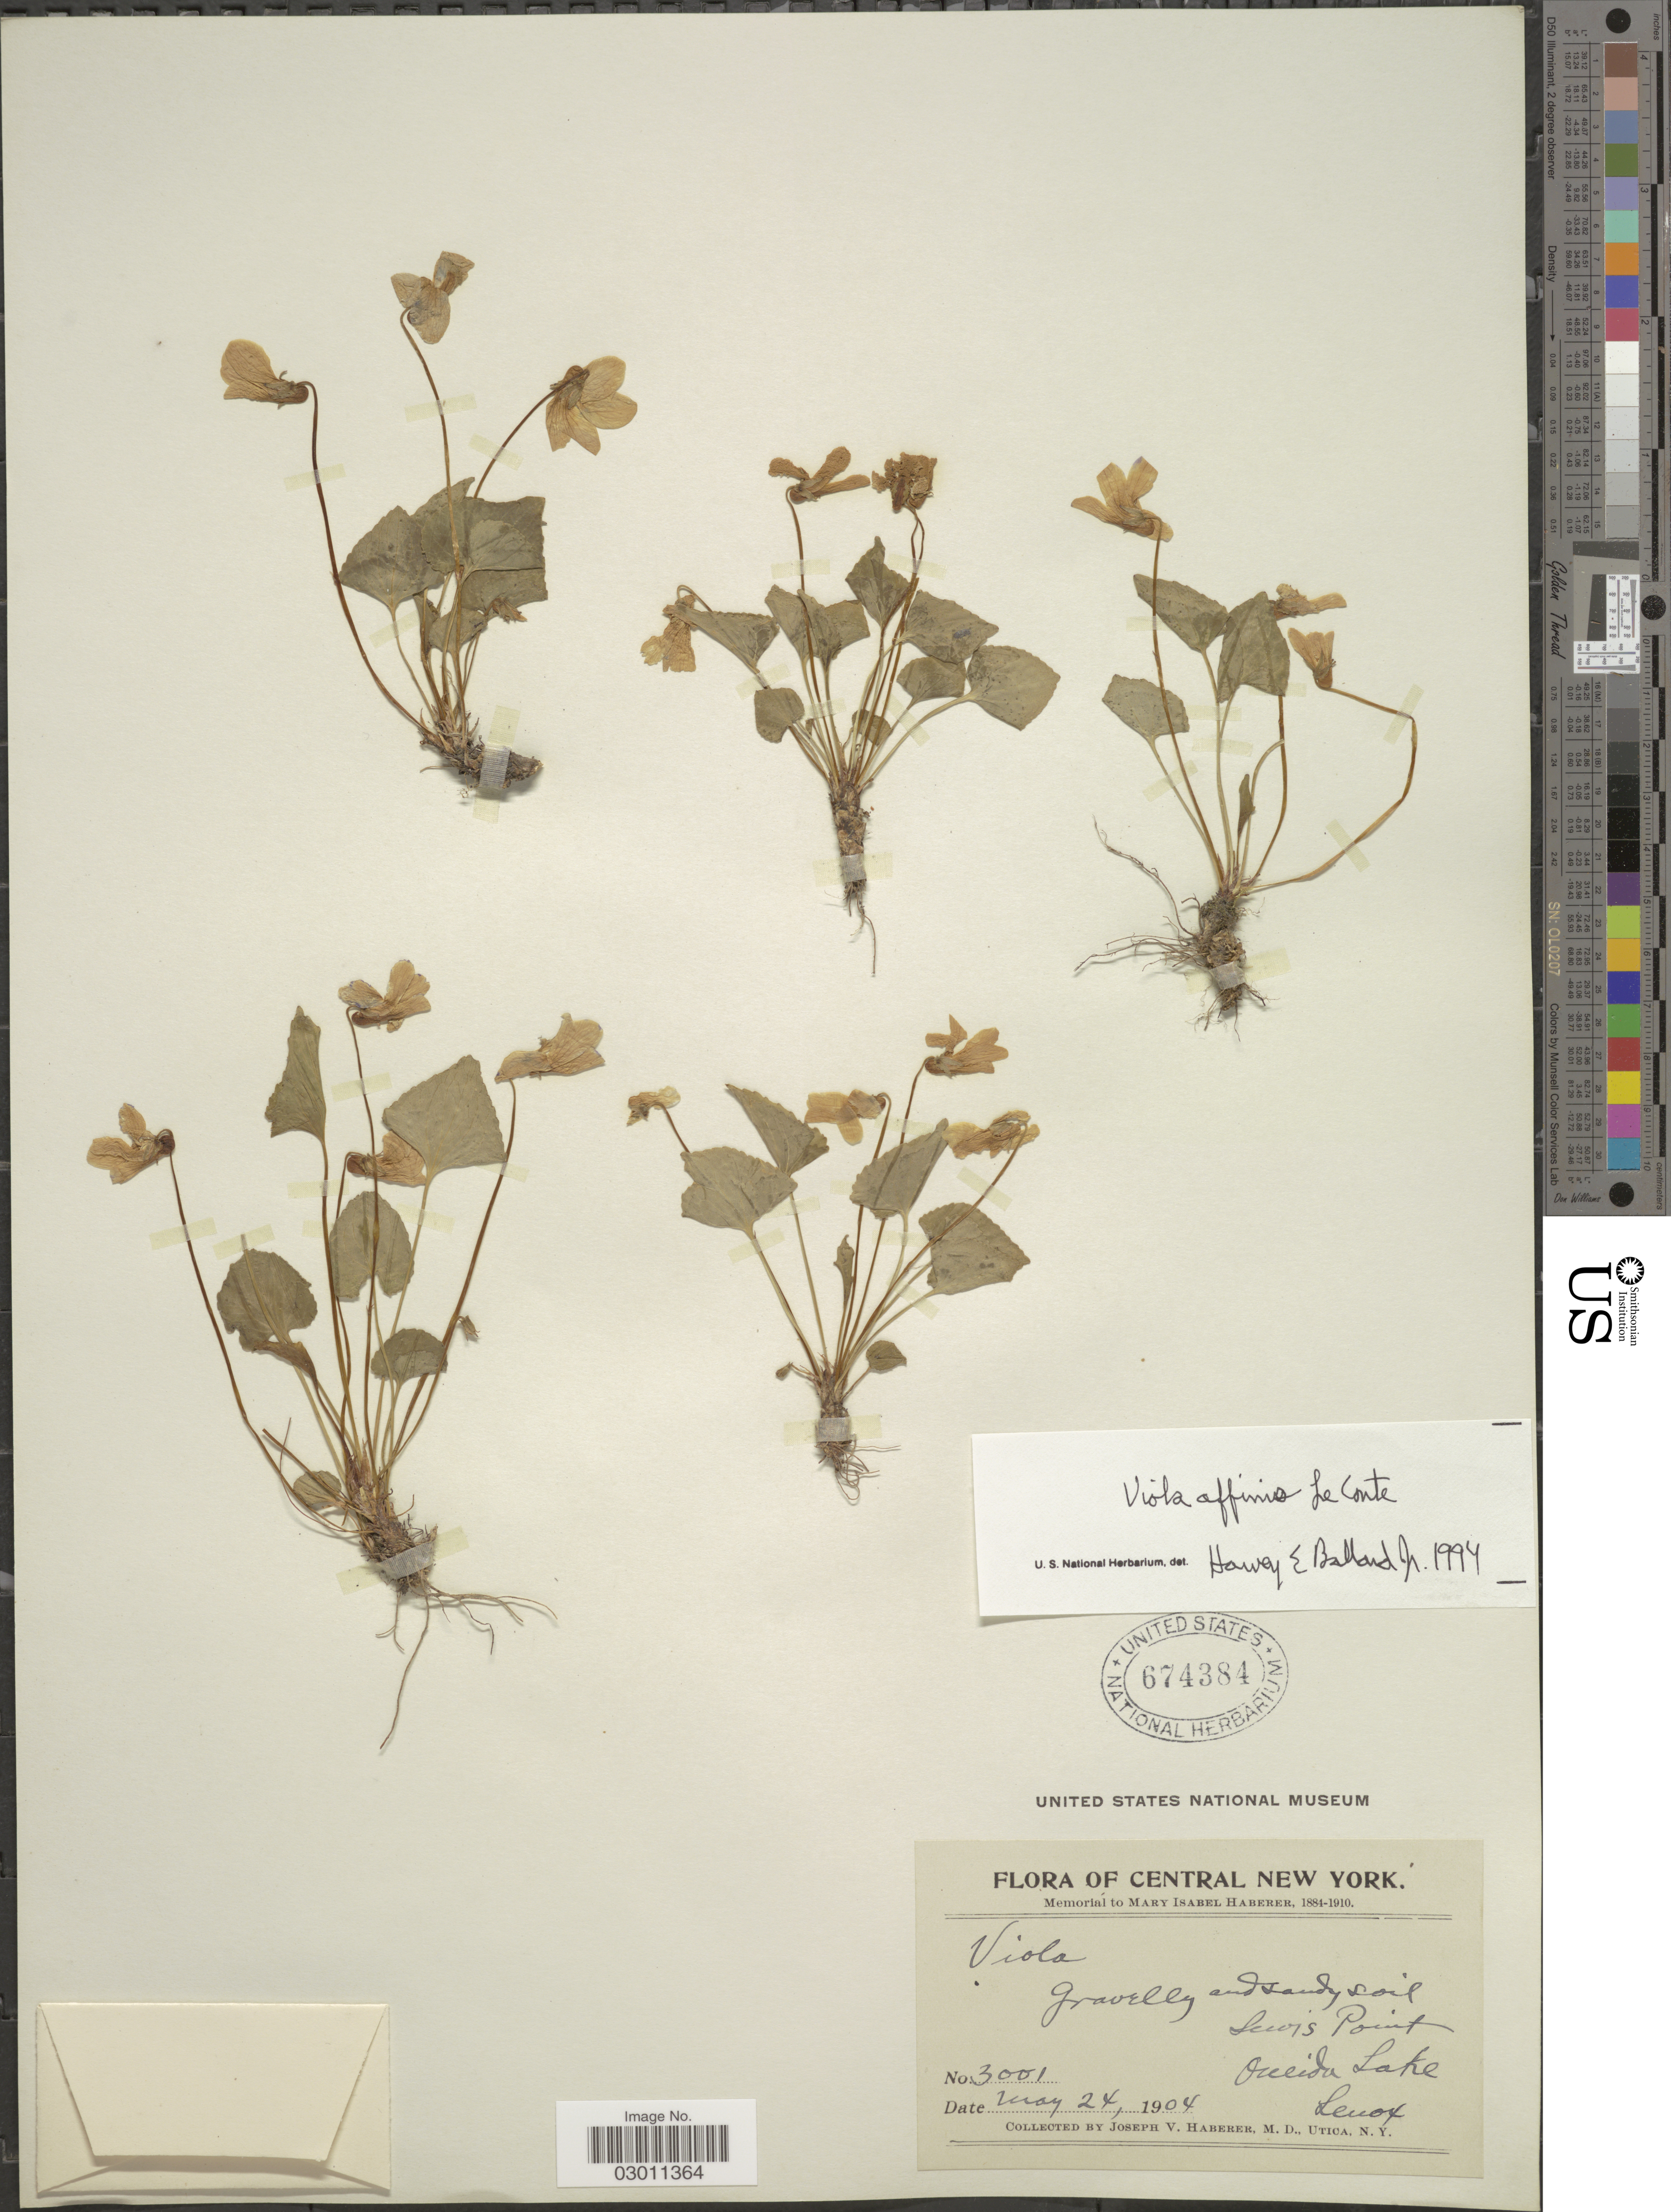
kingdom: Plantae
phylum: Tracheophyta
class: Magnoliopsida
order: Malpighiales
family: Violaceae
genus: Viola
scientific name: Viola affinis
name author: LeConte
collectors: J. V. Haberer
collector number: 3001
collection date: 1904-05-24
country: United States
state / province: New York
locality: Central New York, Lewis Point, Oneida Lake, Lenox.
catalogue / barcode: US 674384